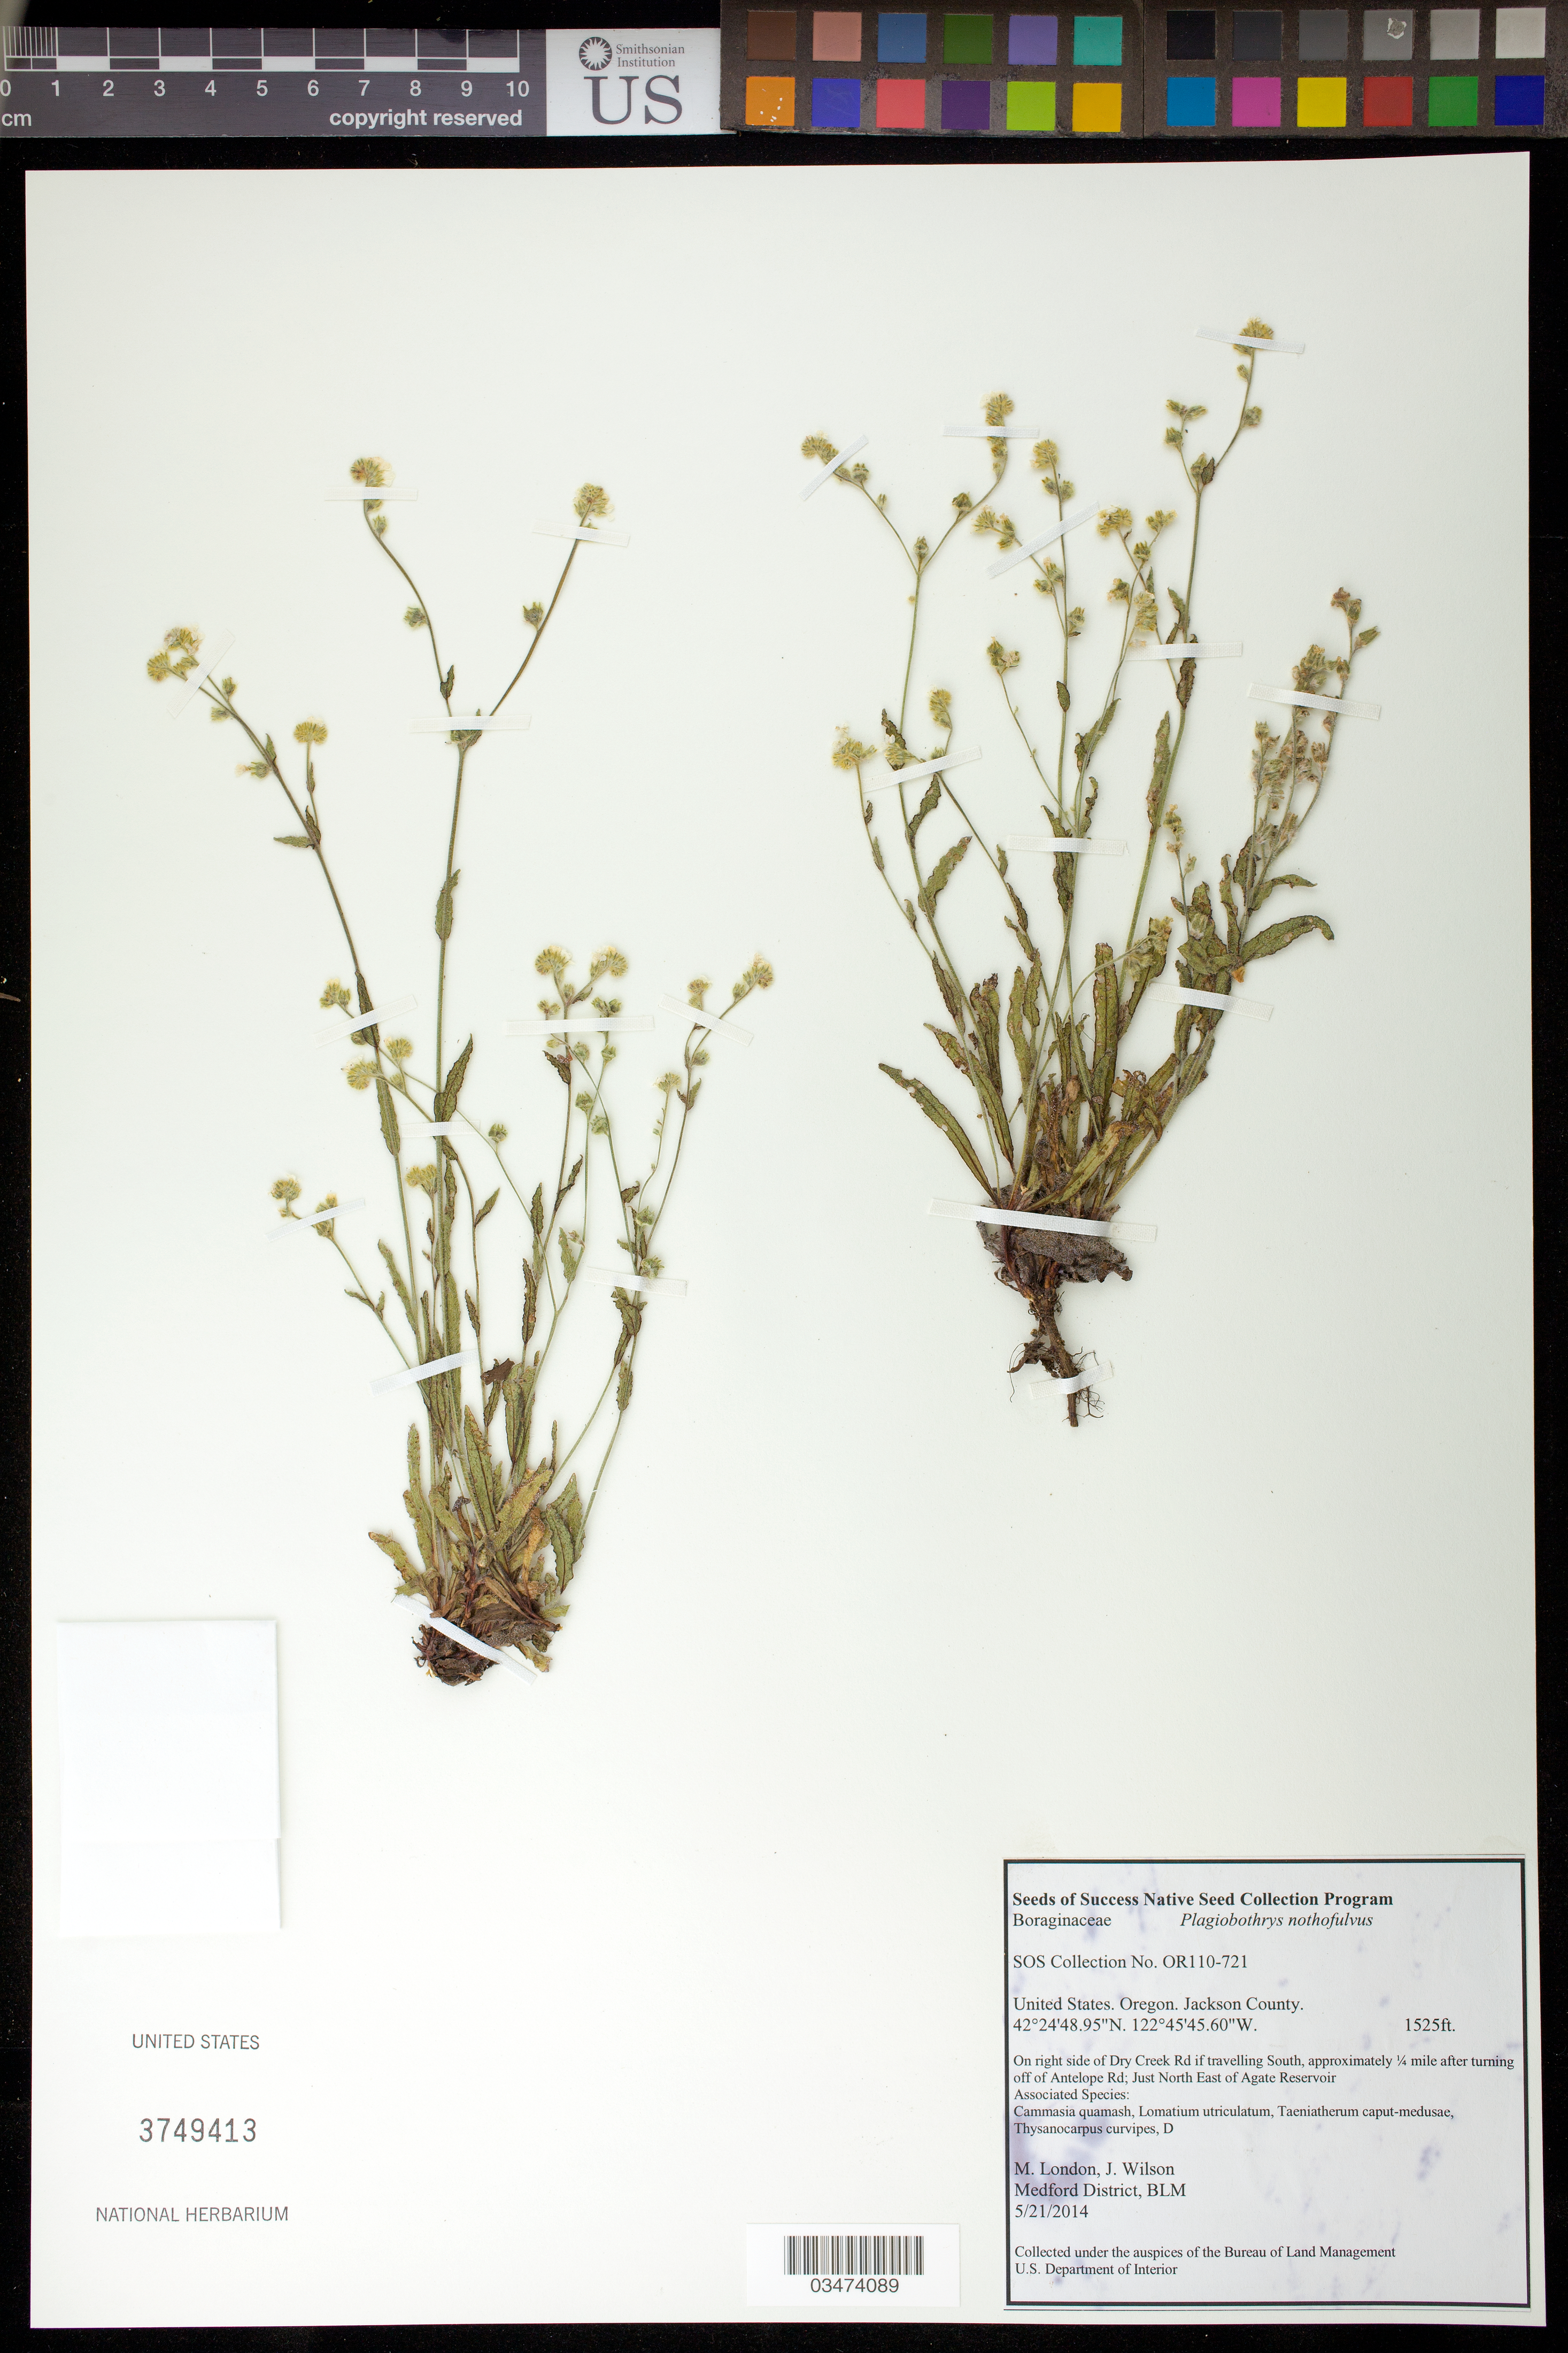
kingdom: Plantae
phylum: Tracheophyta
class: Magnoliopsida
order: Boraginales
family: Boraginaceae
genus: Plagiobothrys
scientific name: Plagiobothrys nothofulvus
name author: (A. Gray) A. Gray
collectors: M. London & J. Wilson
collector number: OR110-721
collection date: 2014-05-21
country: United States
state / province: Oregon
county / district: Jackson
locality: Right side of Dry Creek Rd, just NE of Agate Reservoir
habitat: Assosiated species: Cammasia quamash, Lomatium utriculatum, ect.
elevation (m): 465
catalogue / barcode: US 3749413